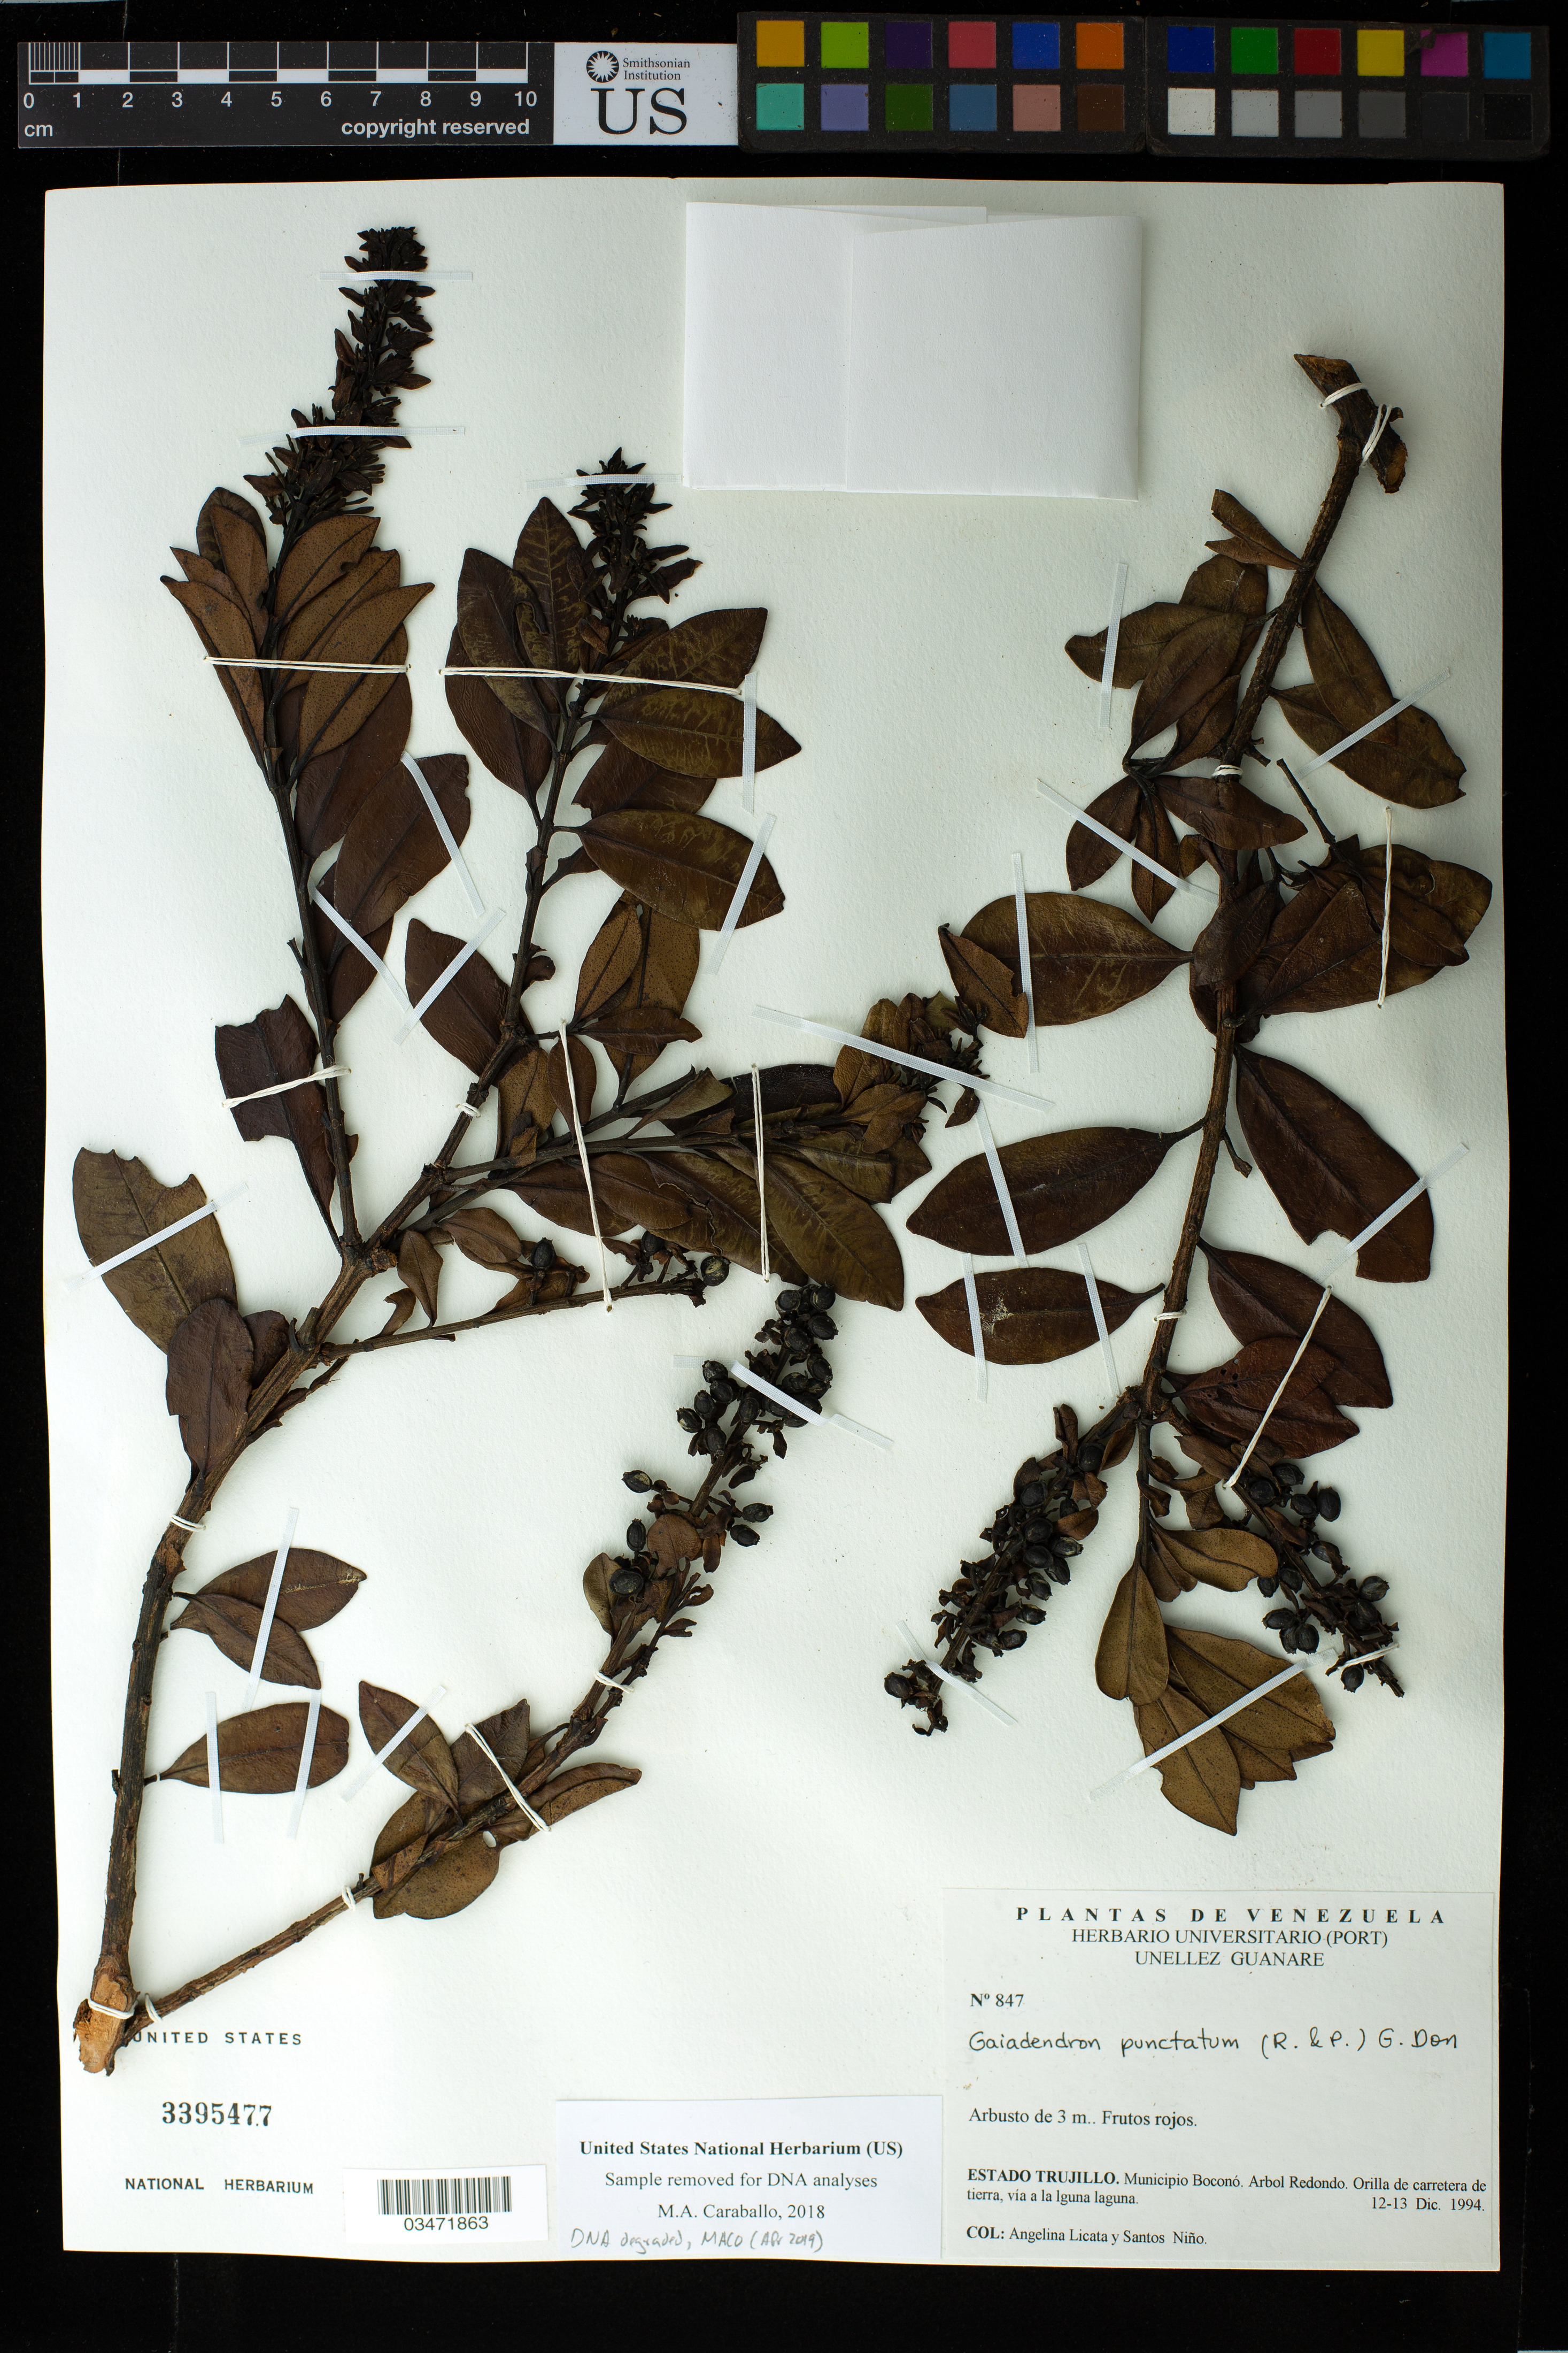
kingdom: Plantae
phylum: Tracheophyta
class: Magnoliopsida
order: Santalales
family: Loranthaceae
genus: Gaiadendron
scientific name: Gaiadendron punctatum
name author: (Ruiz & Pav.) G. Don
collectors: A. Licata & S. M. Niño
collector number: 847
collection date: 1994-12-12/1994-12-13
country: Venezuela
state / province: Trujillo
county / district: Boconó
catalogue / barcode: US 3395477